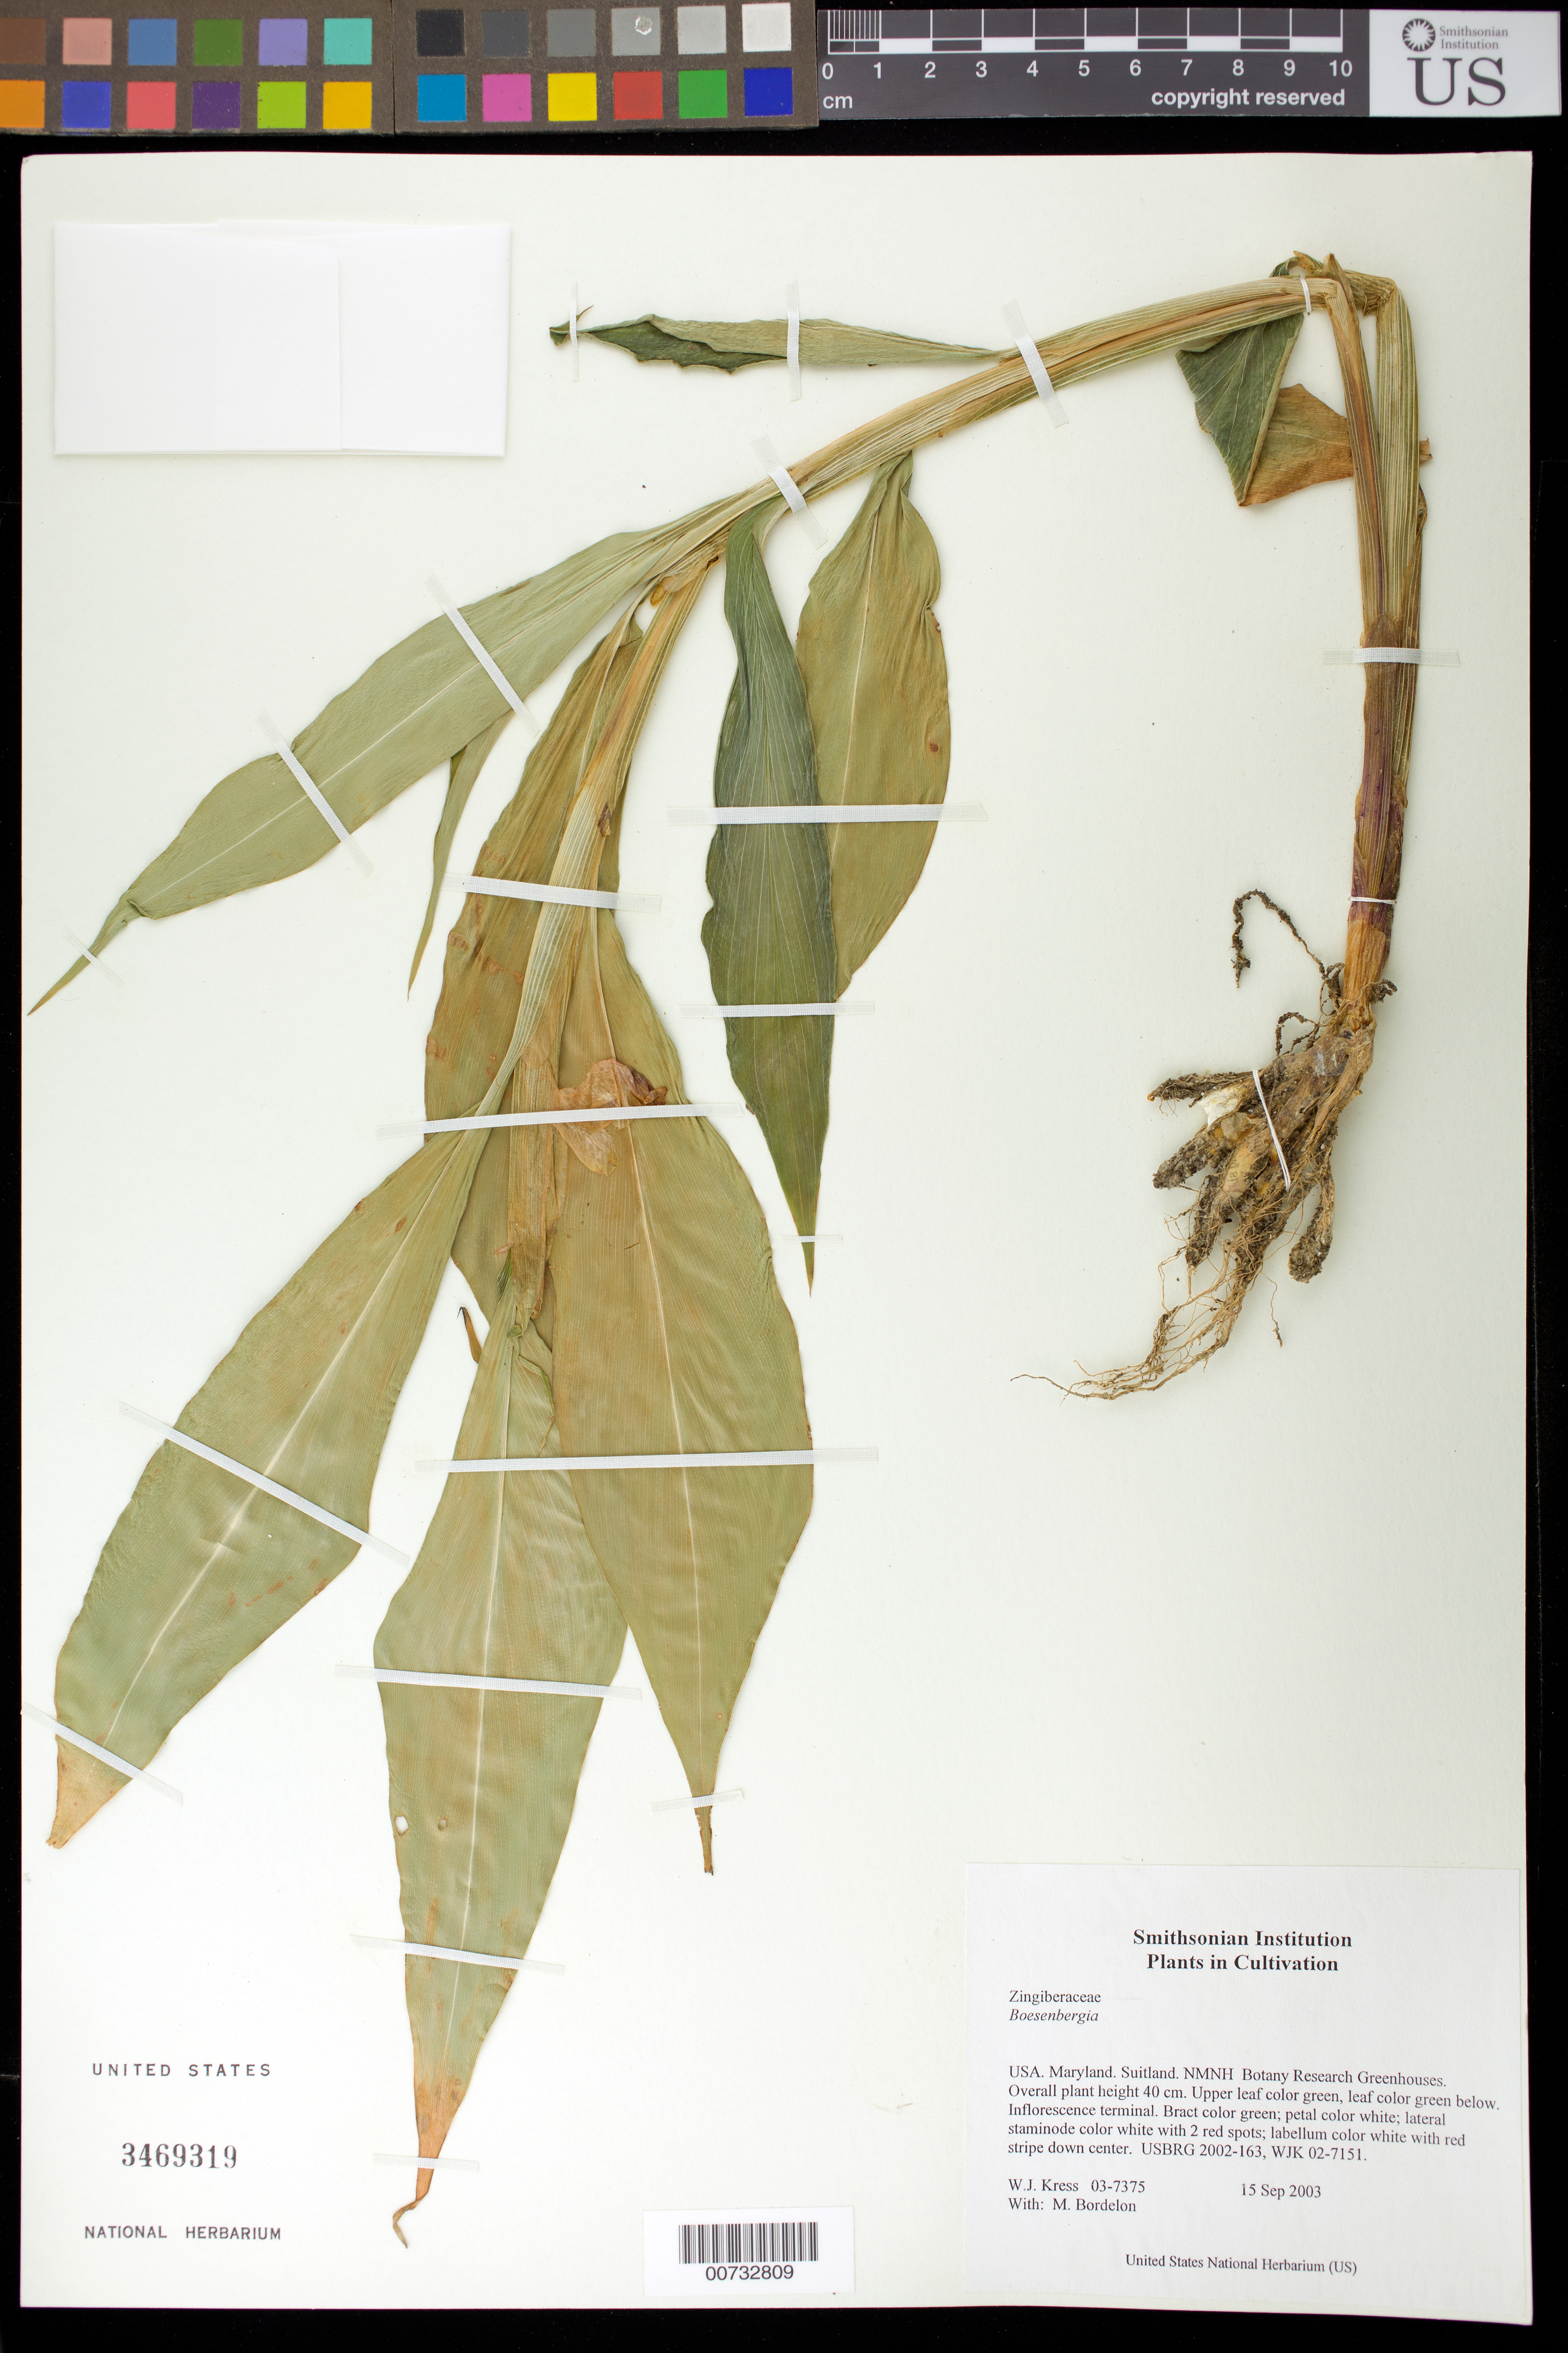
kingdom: Plantae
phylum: Tracheophyta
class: Liliopsida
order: Zingiberales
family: Zingiberaceae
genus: Boesenbergia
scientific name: Boesenbergia sp.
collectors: W. J. Kress & M. Bordelon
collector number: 03-7375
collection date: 2003-09-15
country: United States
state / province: Maryland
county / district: Prince George's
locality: NMNH Botany Research Greenhouses. Suitland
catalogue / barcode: US 3469319